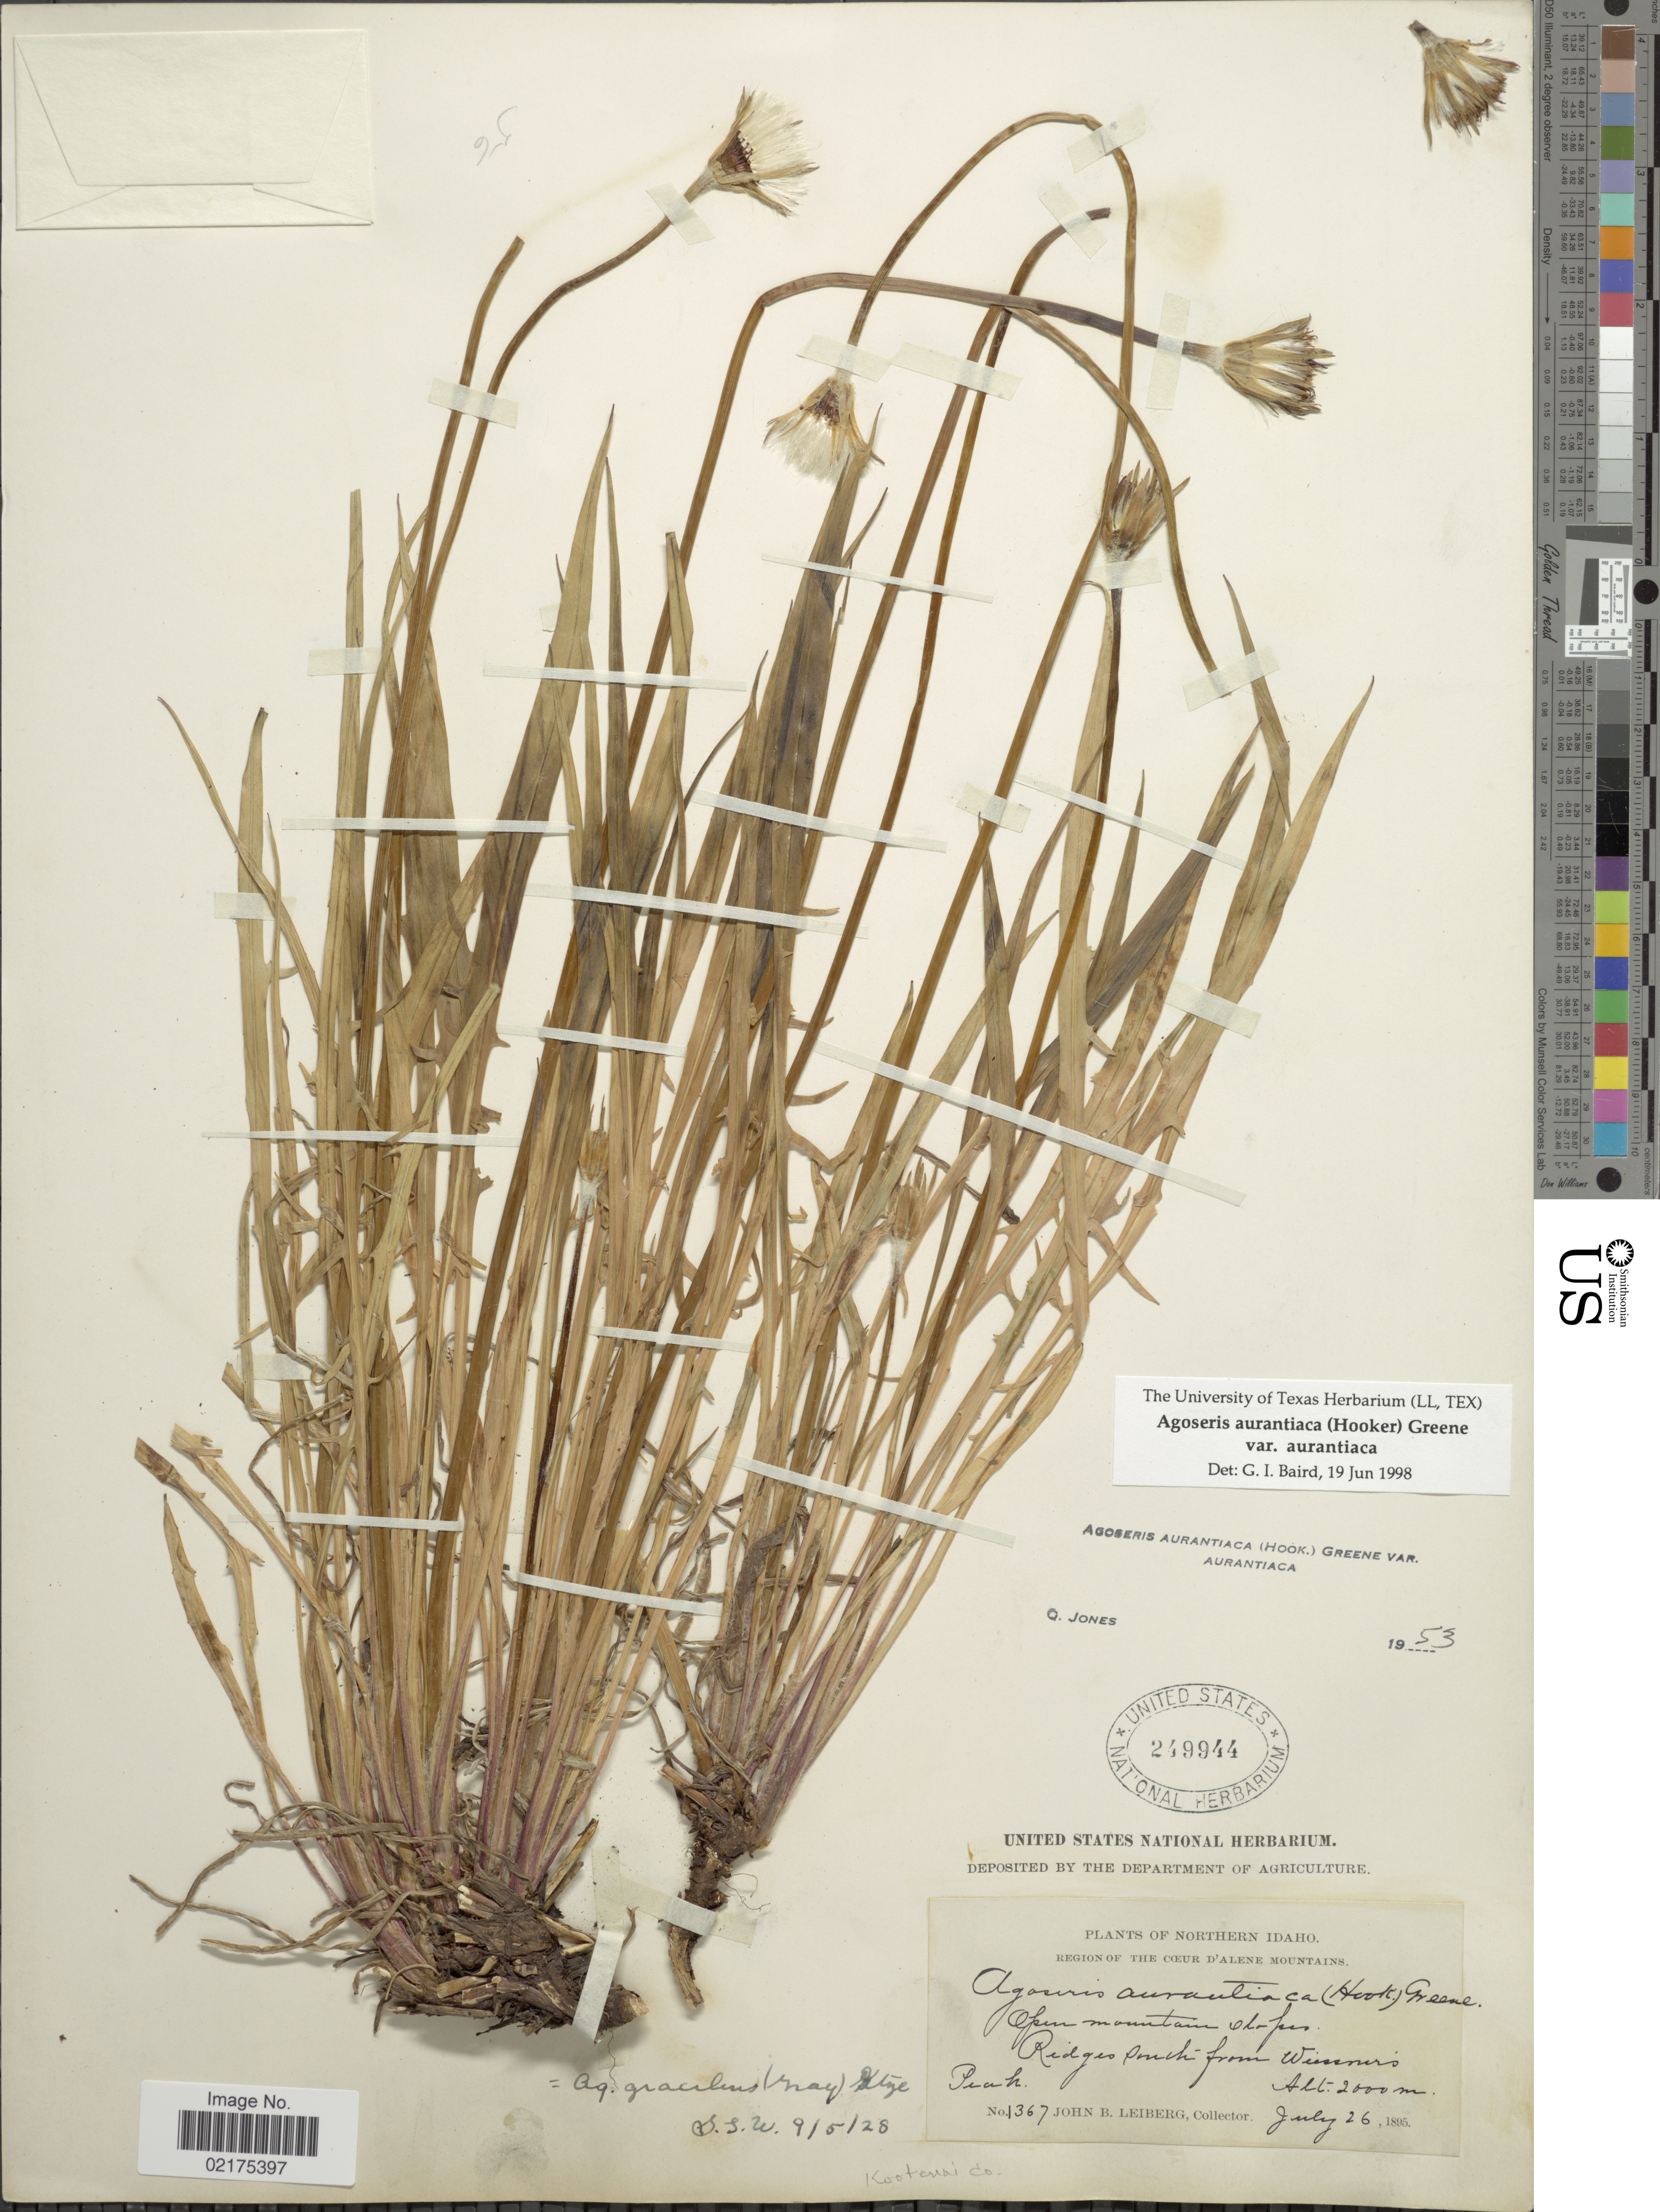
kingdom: Plantae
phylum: Tracheophyta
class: Magnoliopsida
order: Asterales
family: Asteraceae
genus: Agoseris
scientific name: Agoseris aurantiaca var. aurantiaca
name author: (Hook.) Greene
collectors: J. B. Leiberg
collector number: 1367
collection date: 1895-07-26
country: United States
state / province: Idaho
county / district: Kootenai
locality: Coeur D'Alene Mountains, Ridges south from Wissners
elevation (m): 2000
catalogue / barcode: US 249944